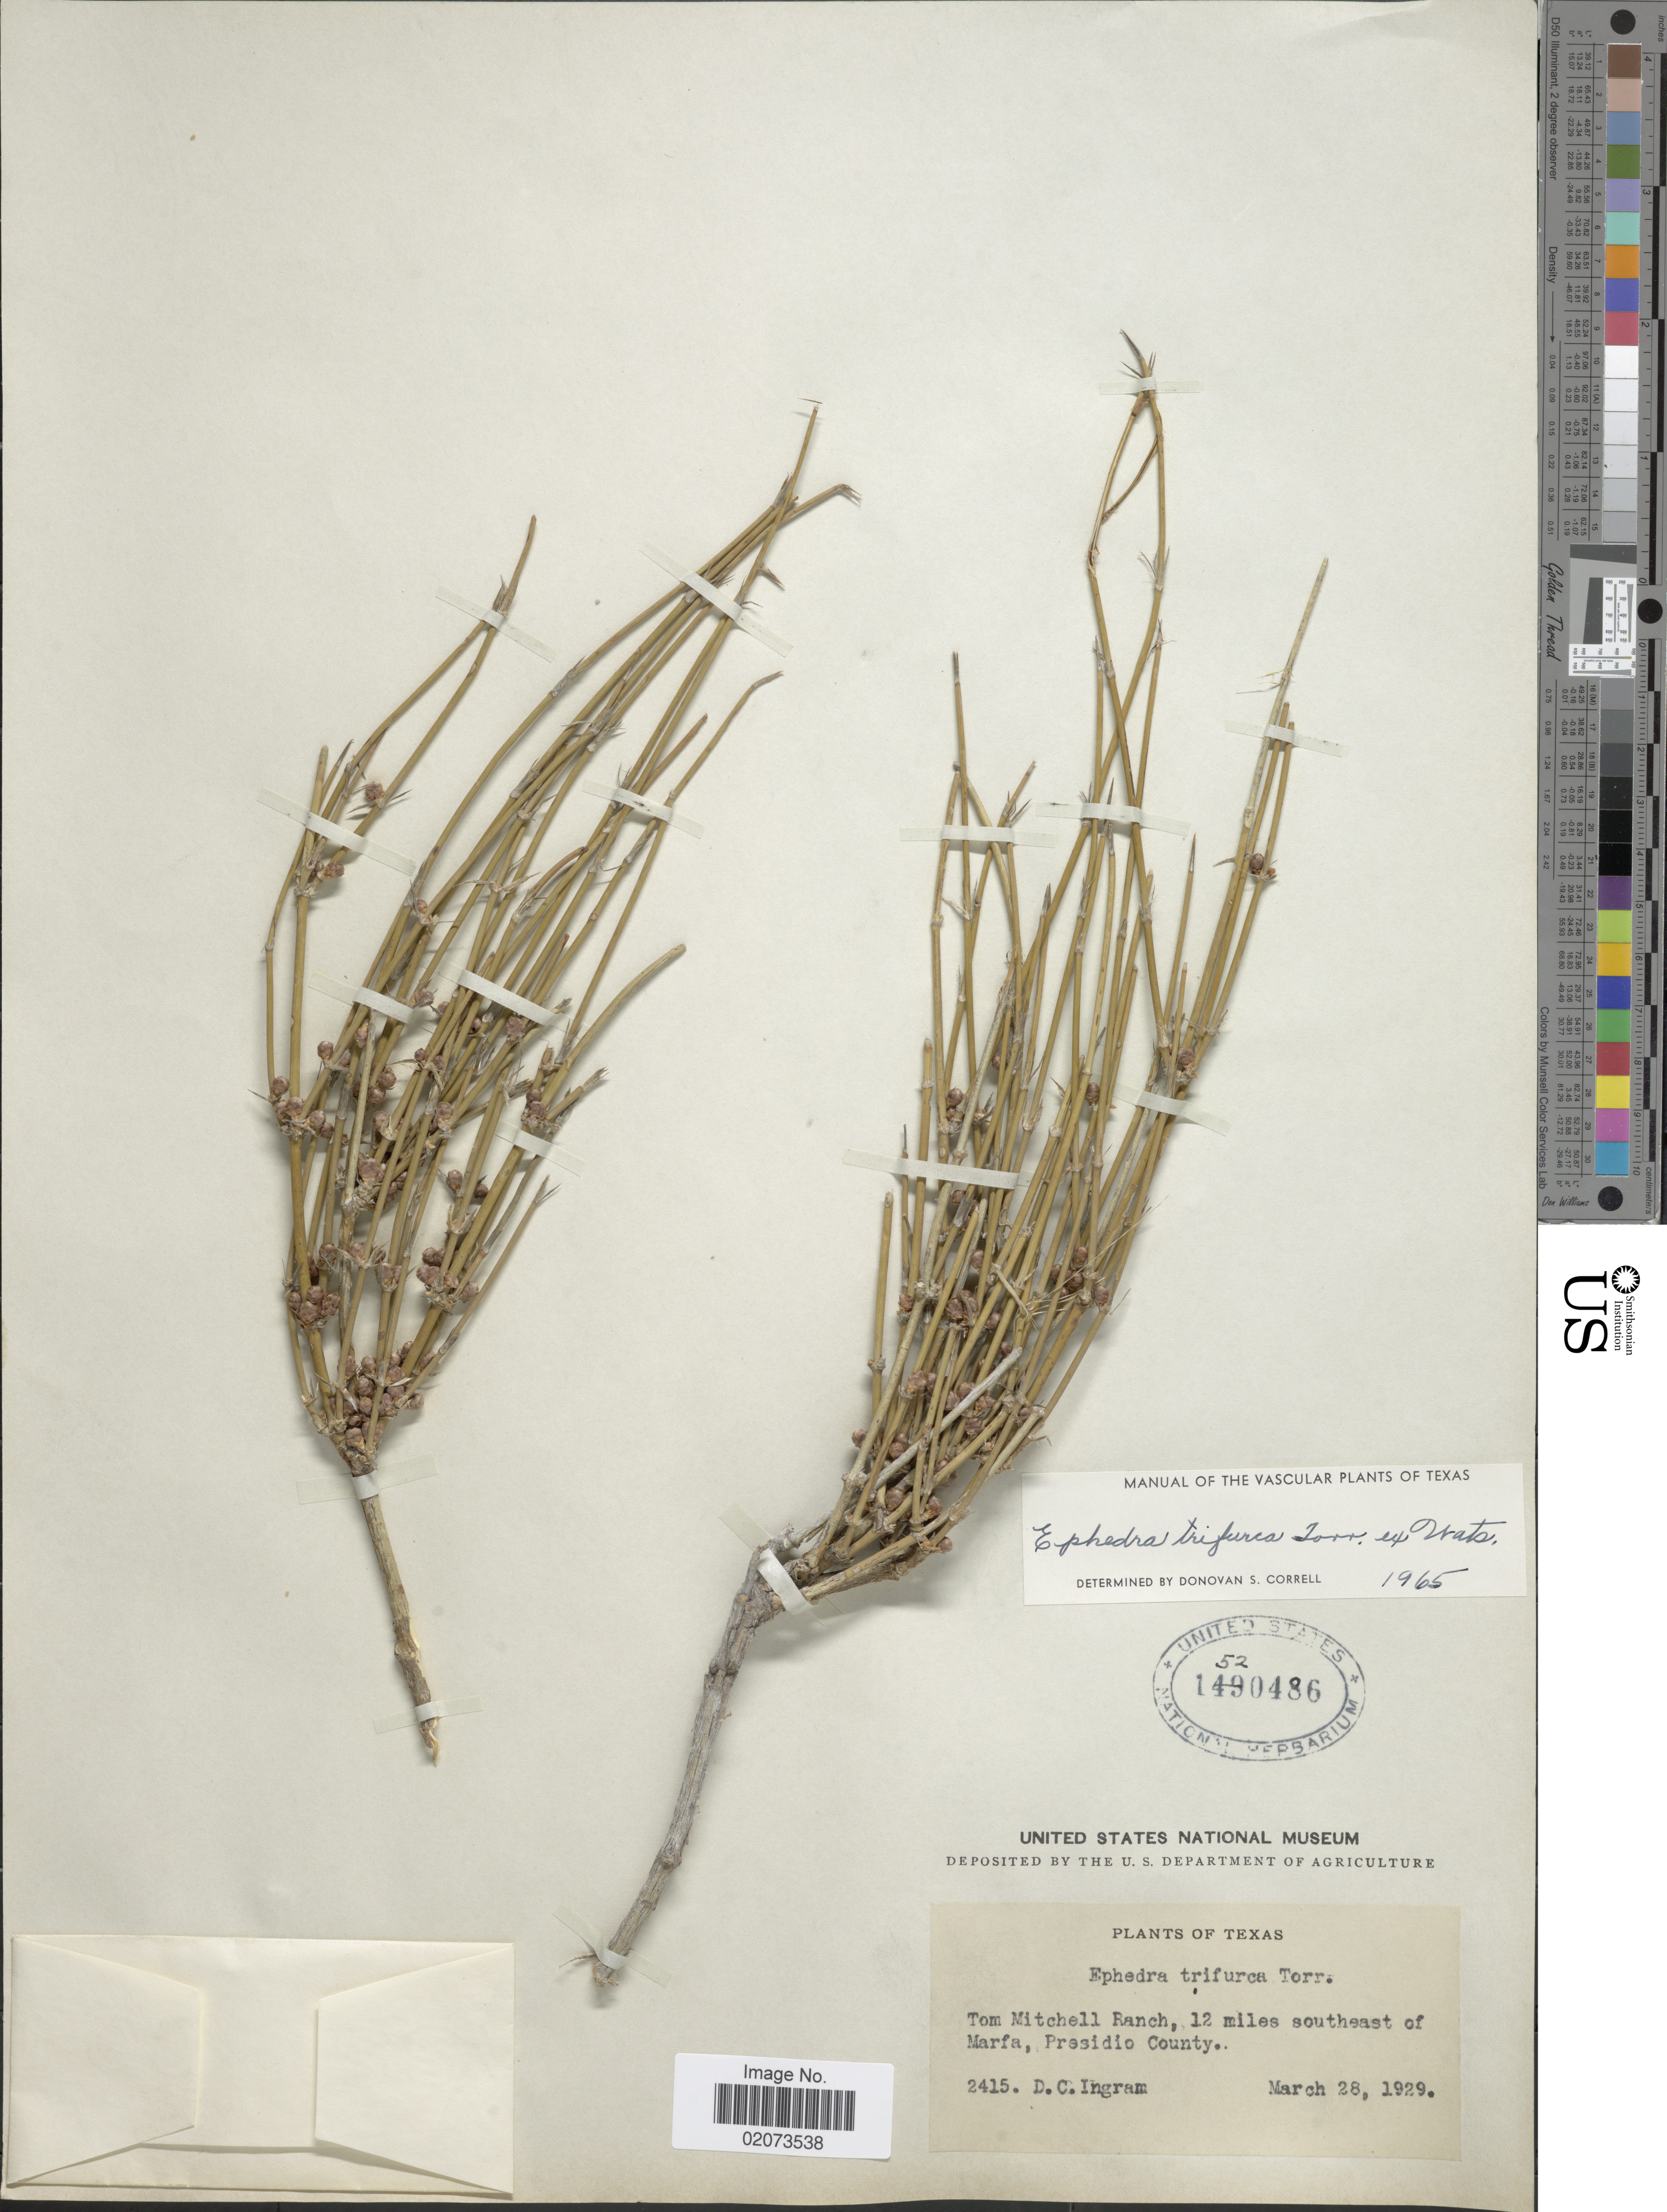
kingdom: Plantae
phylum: Tracheophyta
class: Gnetopsida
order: Ephedrales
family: Ephedraceae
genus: Ephedra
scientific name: Ephedra trifurca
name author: Torr. ex S. Watson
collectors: D. C. Ingram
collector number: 2415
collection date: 1929-03-28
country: United States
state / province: Texas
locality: Tom Mitchell Ranch, 12 miles southeast of Marfa, Presidio County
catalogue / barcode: US 1520486